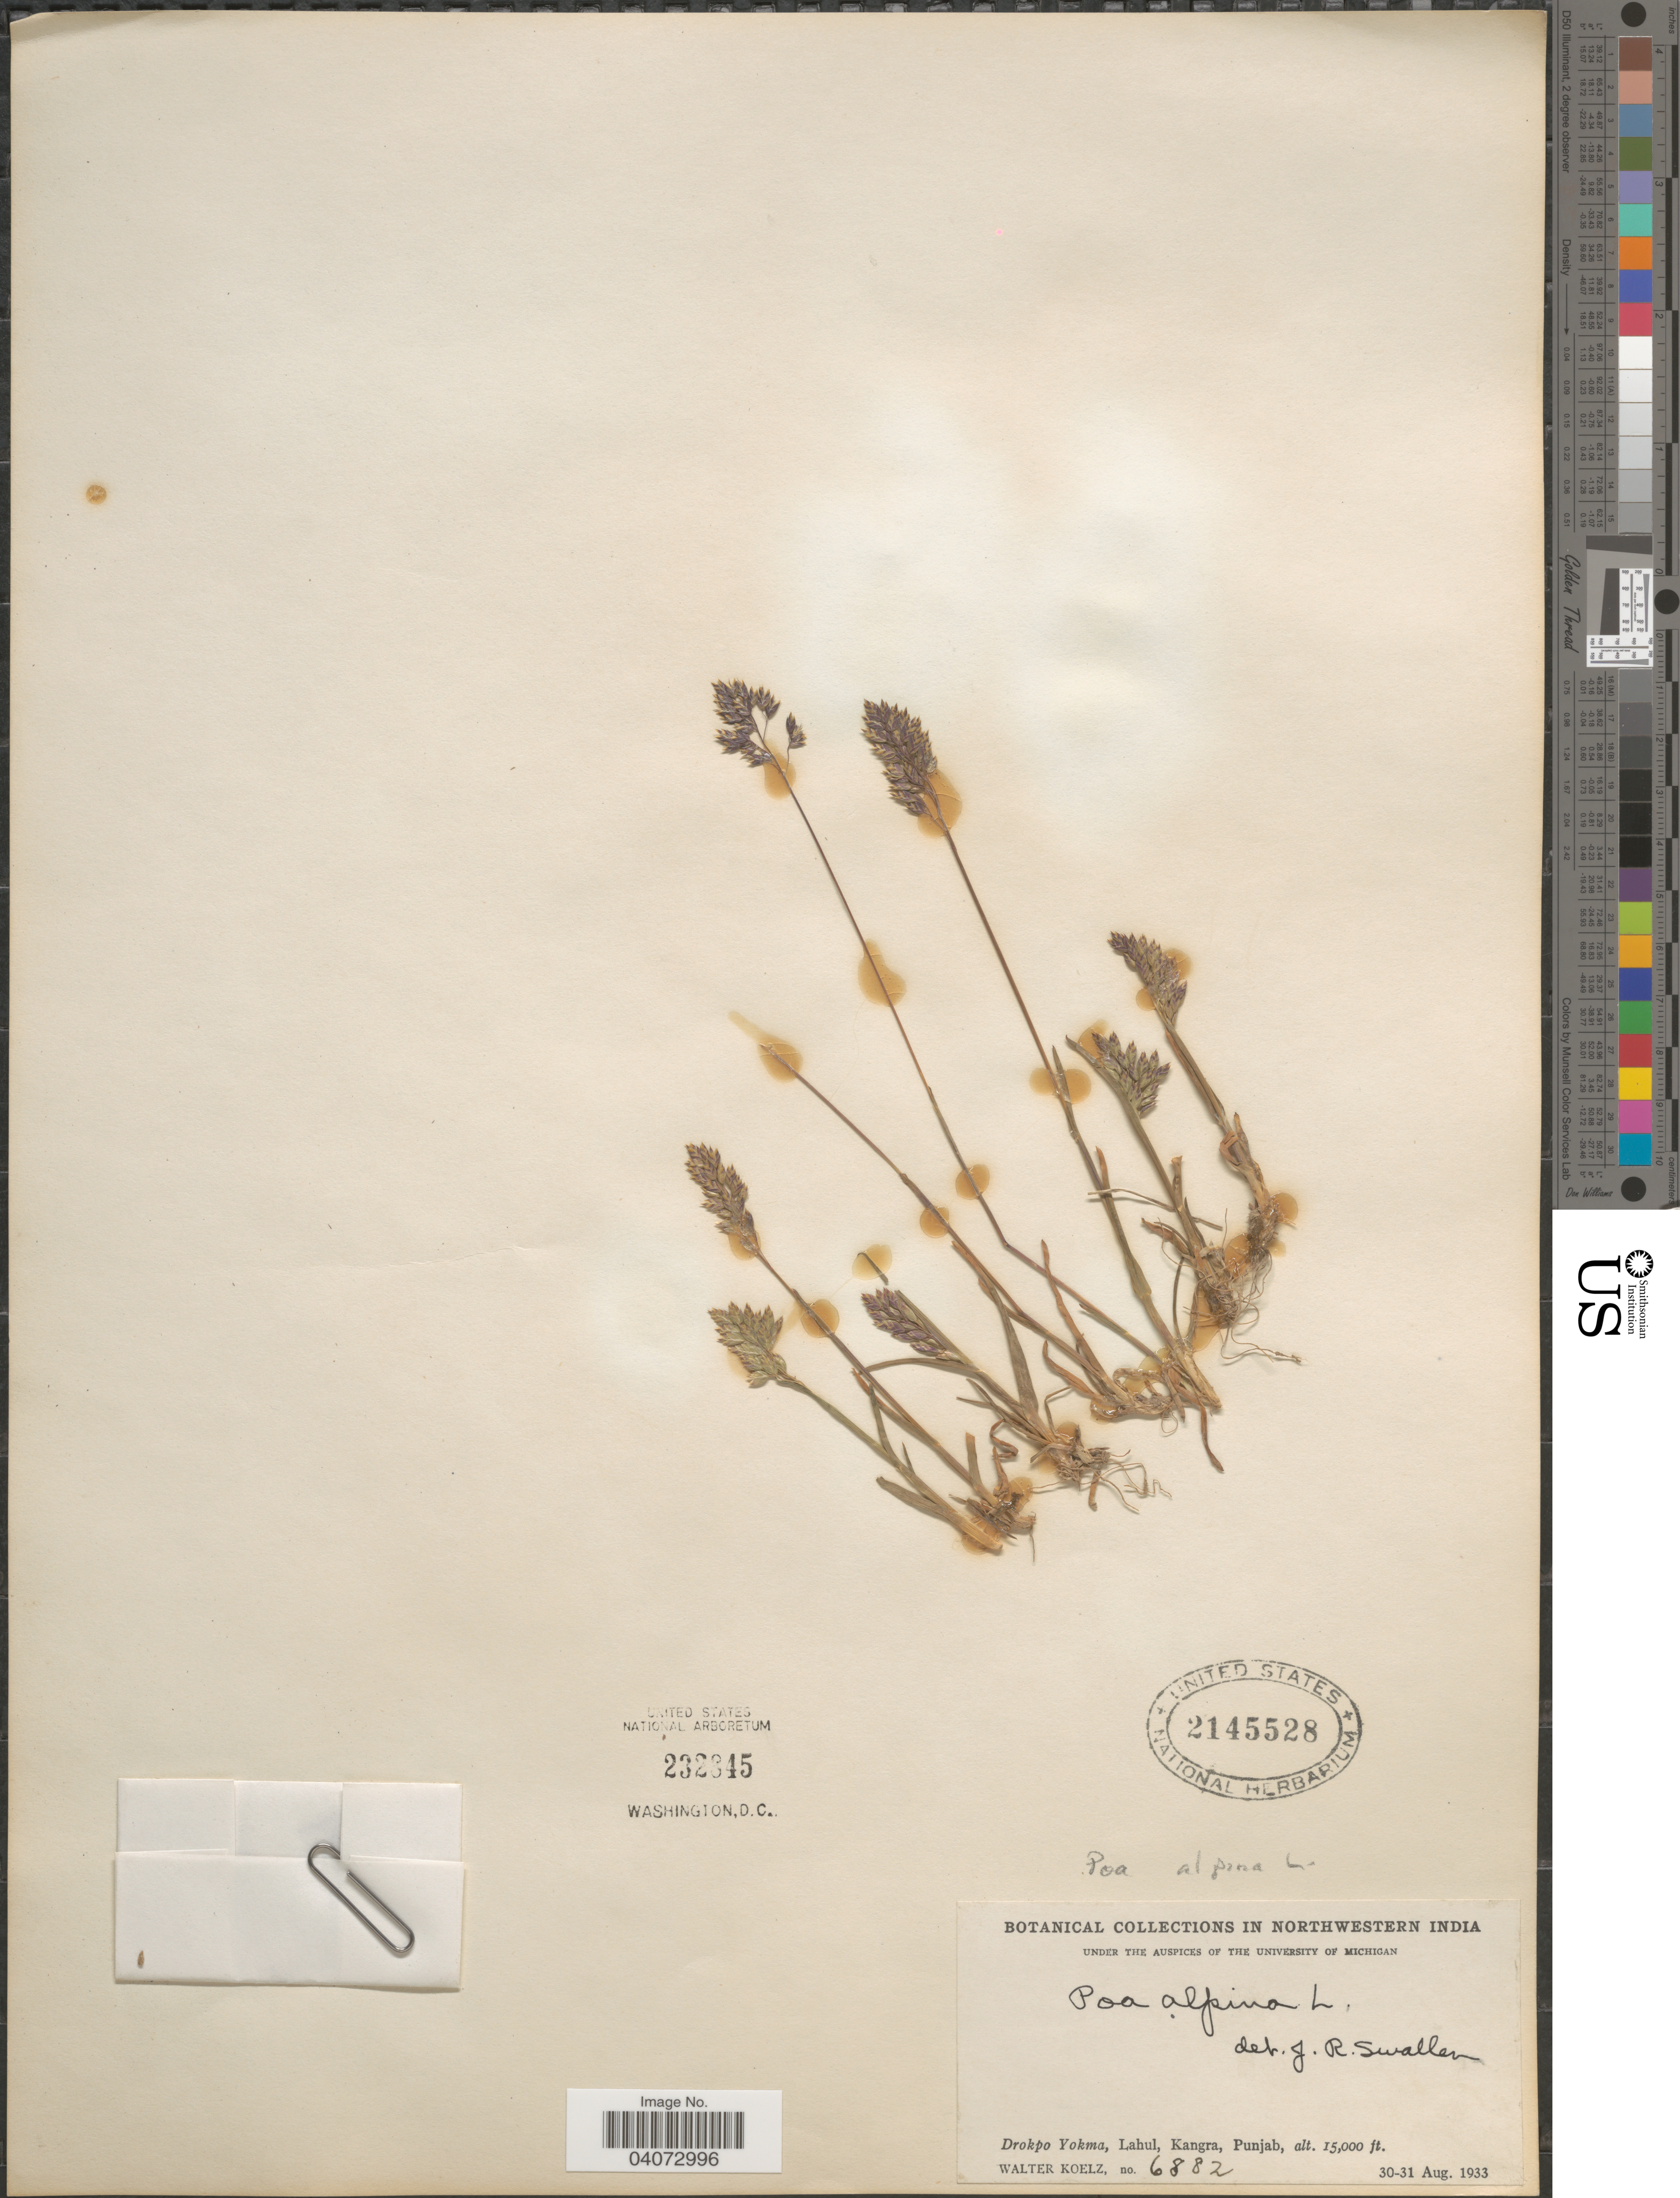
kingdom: Plantae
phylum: Tracheophyta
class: Liliopsida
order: Poales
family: Poaceae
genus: Poa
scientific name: Poa alpina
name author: L.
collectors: W. N. Koelz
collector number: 6882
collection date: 1933-08-30/1933-08-31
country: India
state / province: Punjab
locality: Northwestern India. Drokpo Yokma, Lahul, Kangra.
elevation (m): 4572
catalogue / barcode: US 2145528